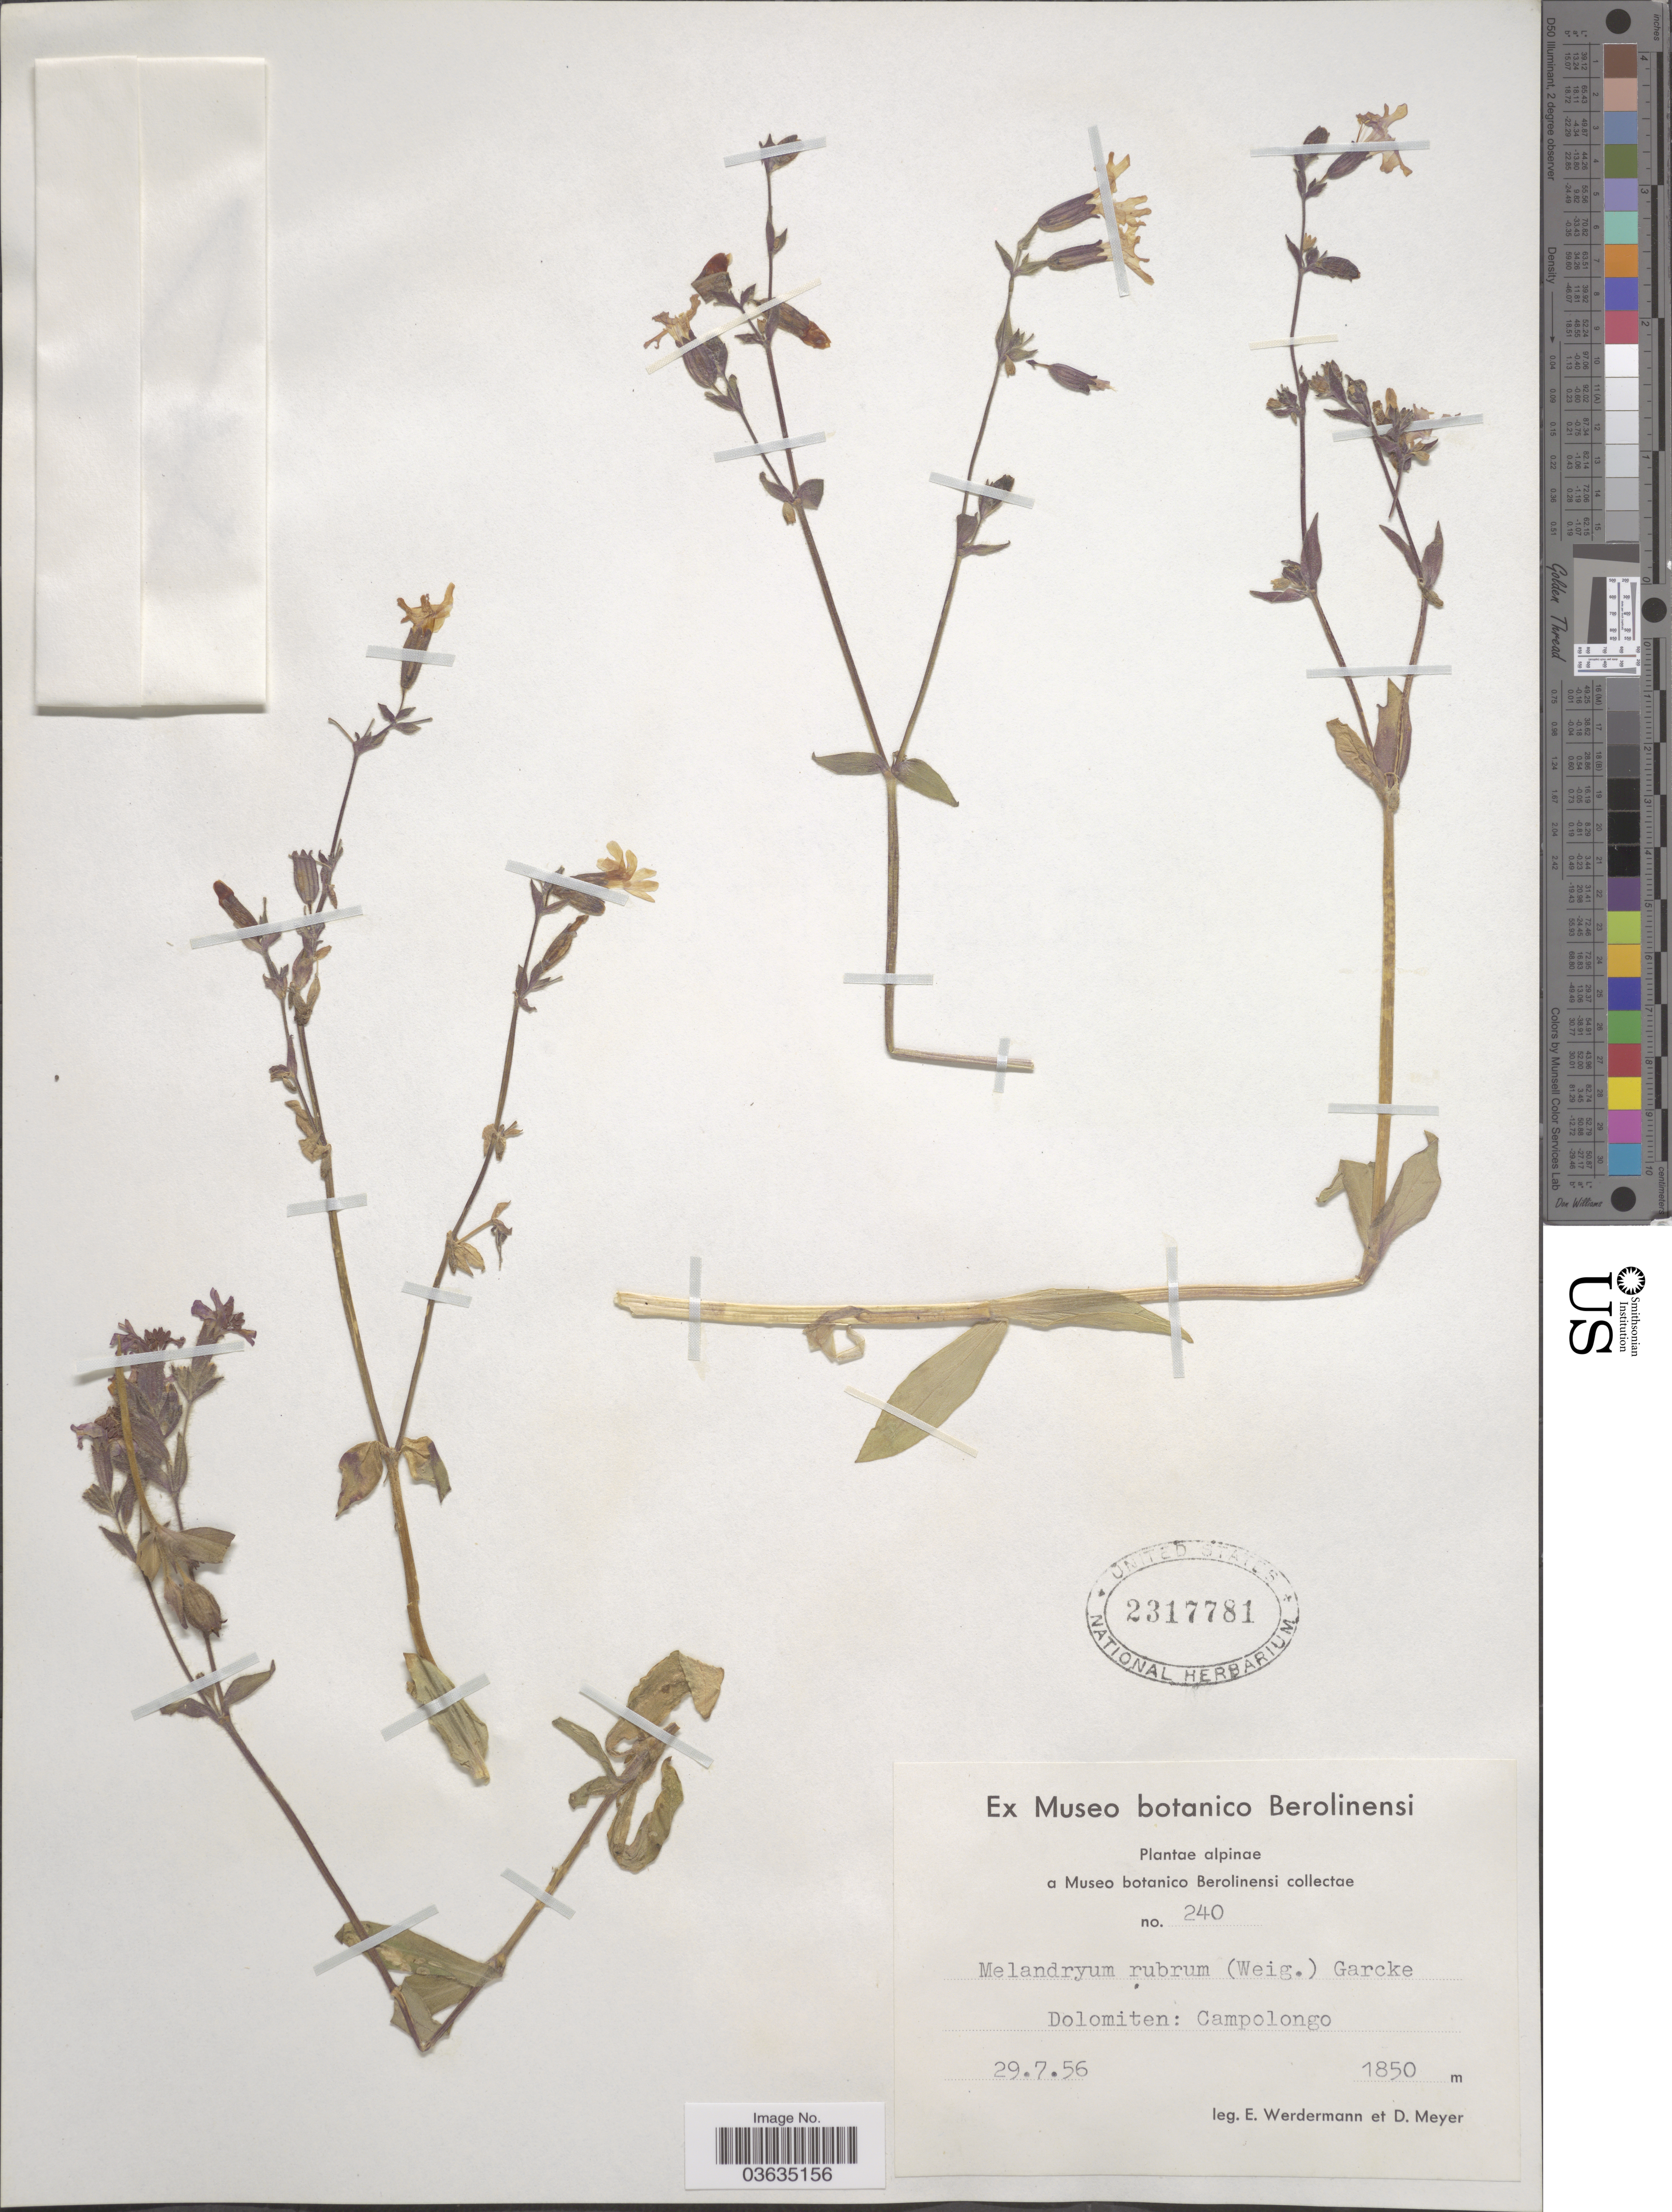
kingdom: Plantae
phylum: Tracheophyta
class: Magnoliopsida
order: Caryophyllales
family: Caryophyllaceae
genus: Silene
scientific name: Silene dioica subsp. dioica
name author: (L.) Clairv.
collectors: E. Werdermann & D. Meyer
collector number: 240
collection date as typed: Transcribed d/m/y: 29/7/56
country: Italy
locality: Dolomiten: Campolongo.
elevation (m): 1850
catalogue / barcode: US 2317781